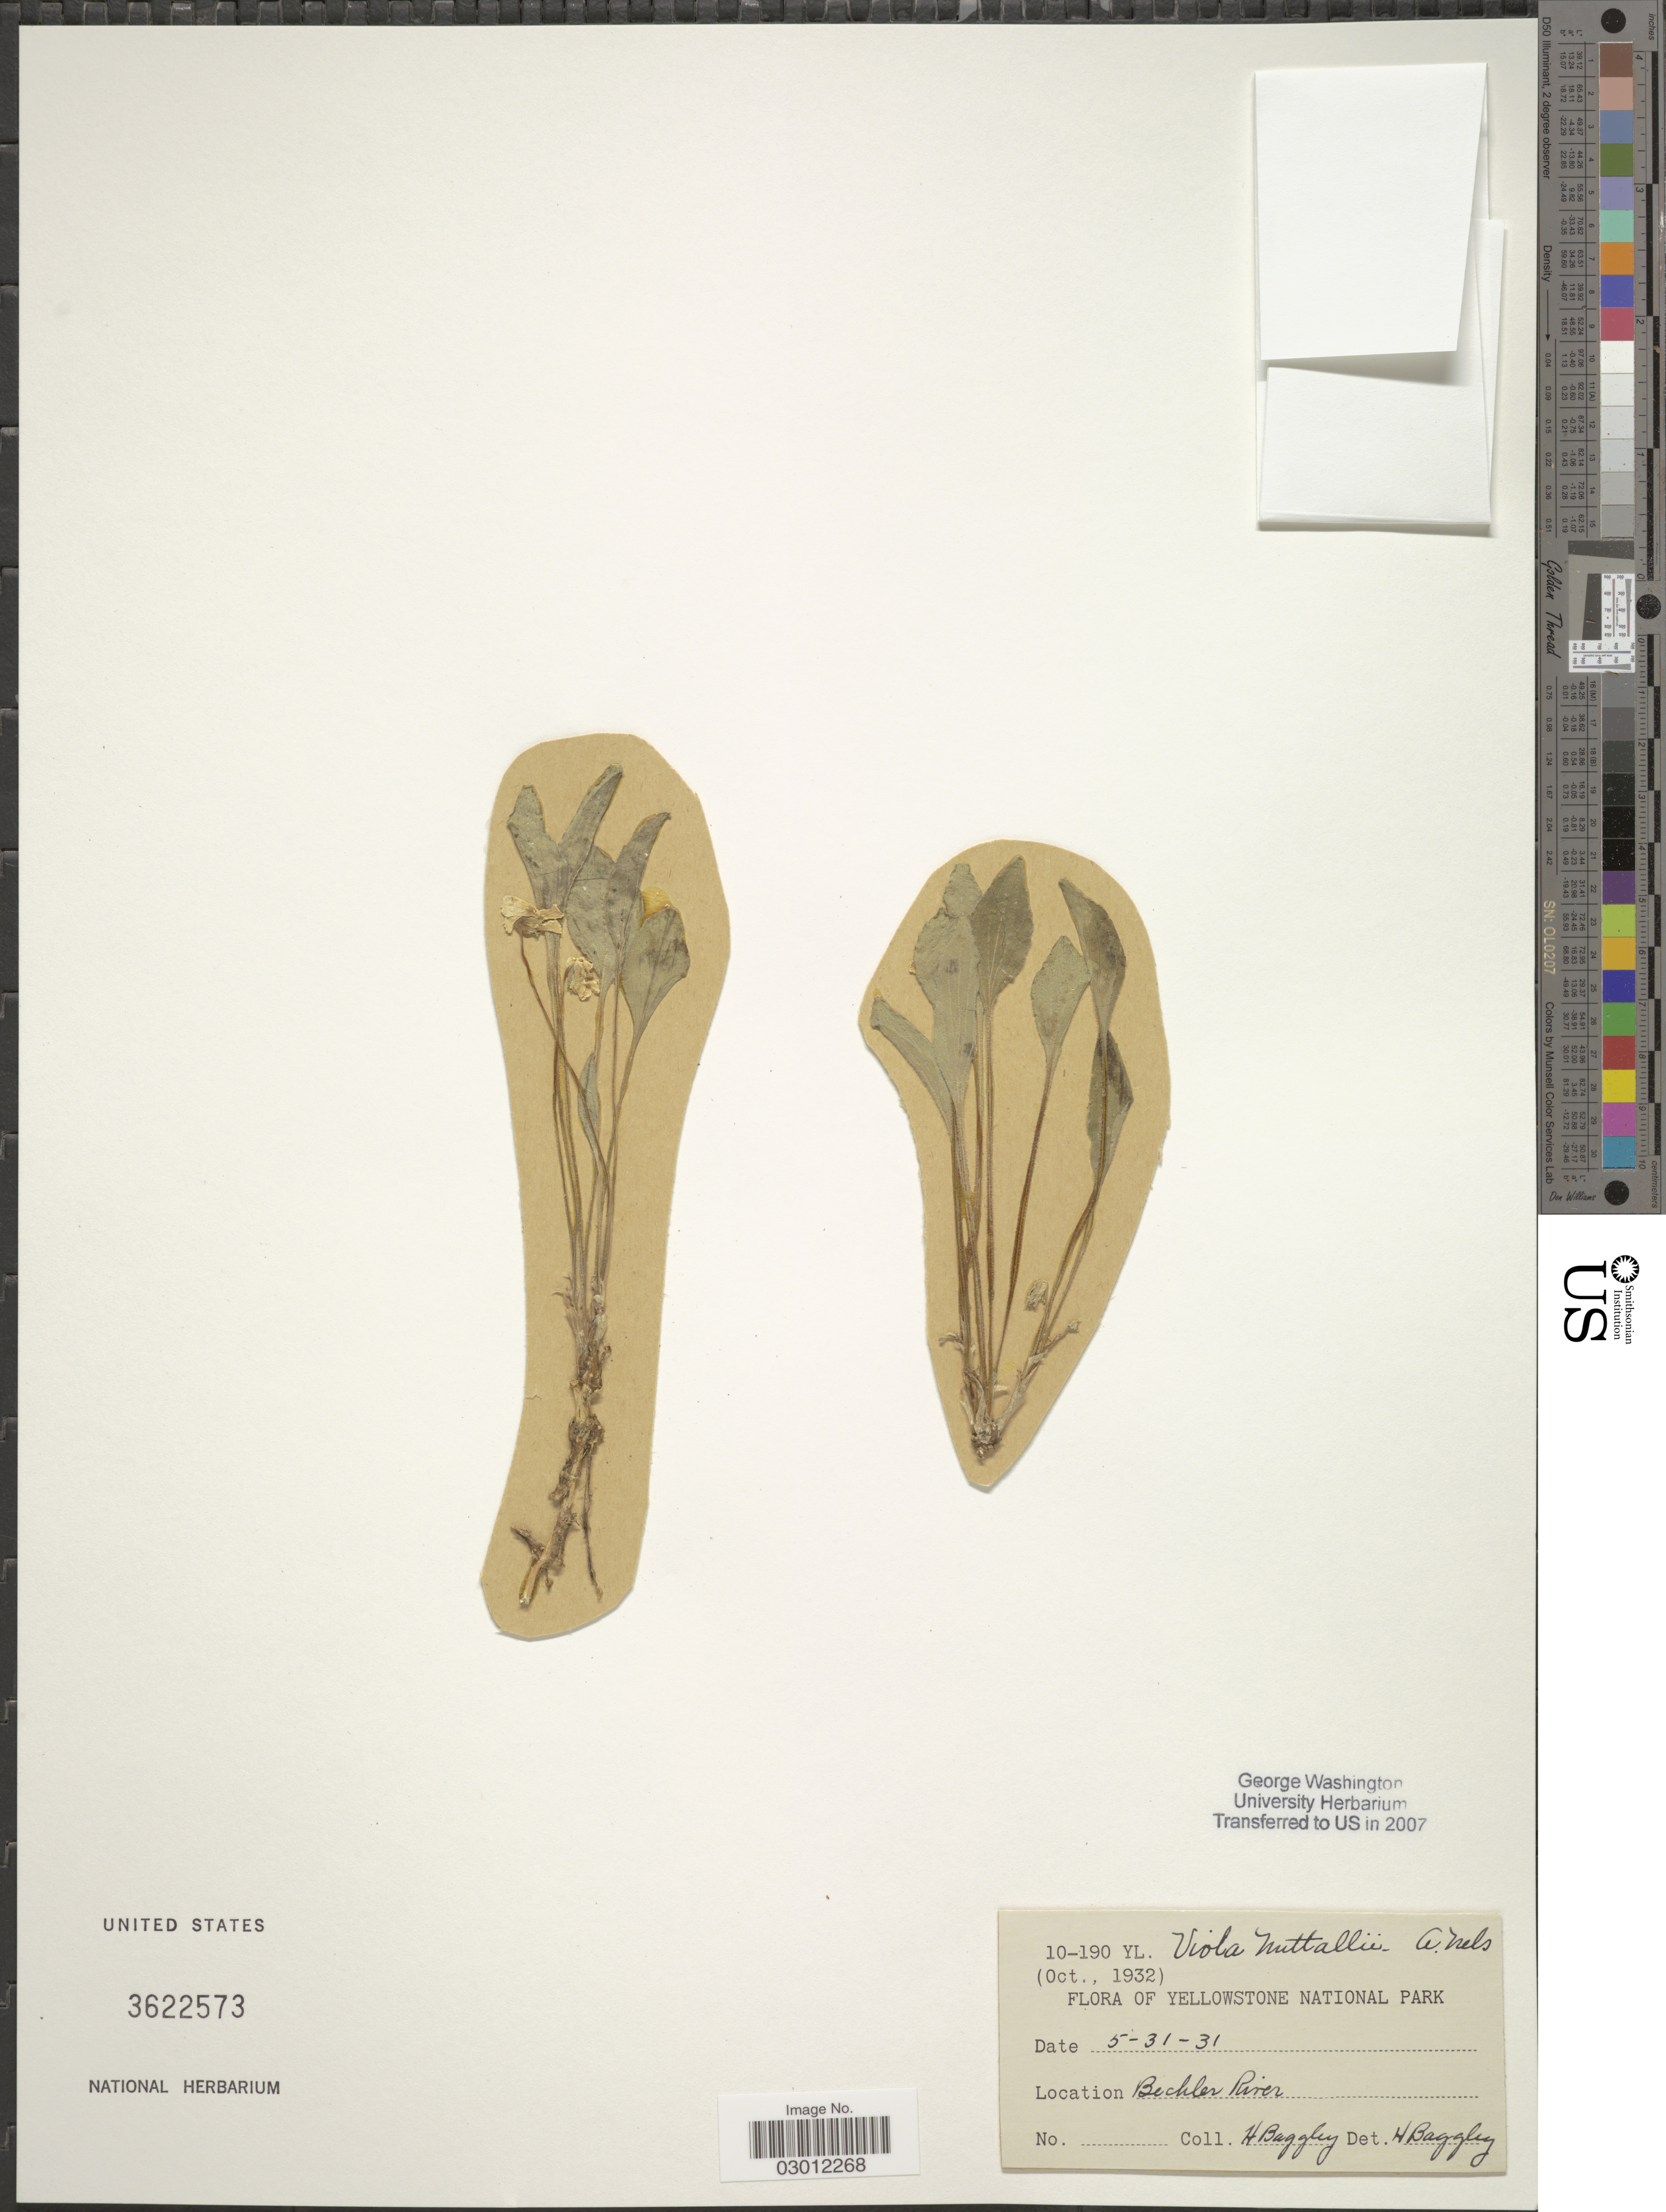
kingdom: Plantae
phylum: Tracheophyta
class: Magnoliopsida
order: Malpighiales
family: Violaceae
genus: Viola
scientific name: Viola nuttallii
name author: Pursh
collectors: H. Baggley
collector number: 10-190 YL.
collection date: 1932-10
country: United States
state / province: Wyoming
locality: Yellowstone National Park. Bechler River.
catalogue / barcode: US 3622573